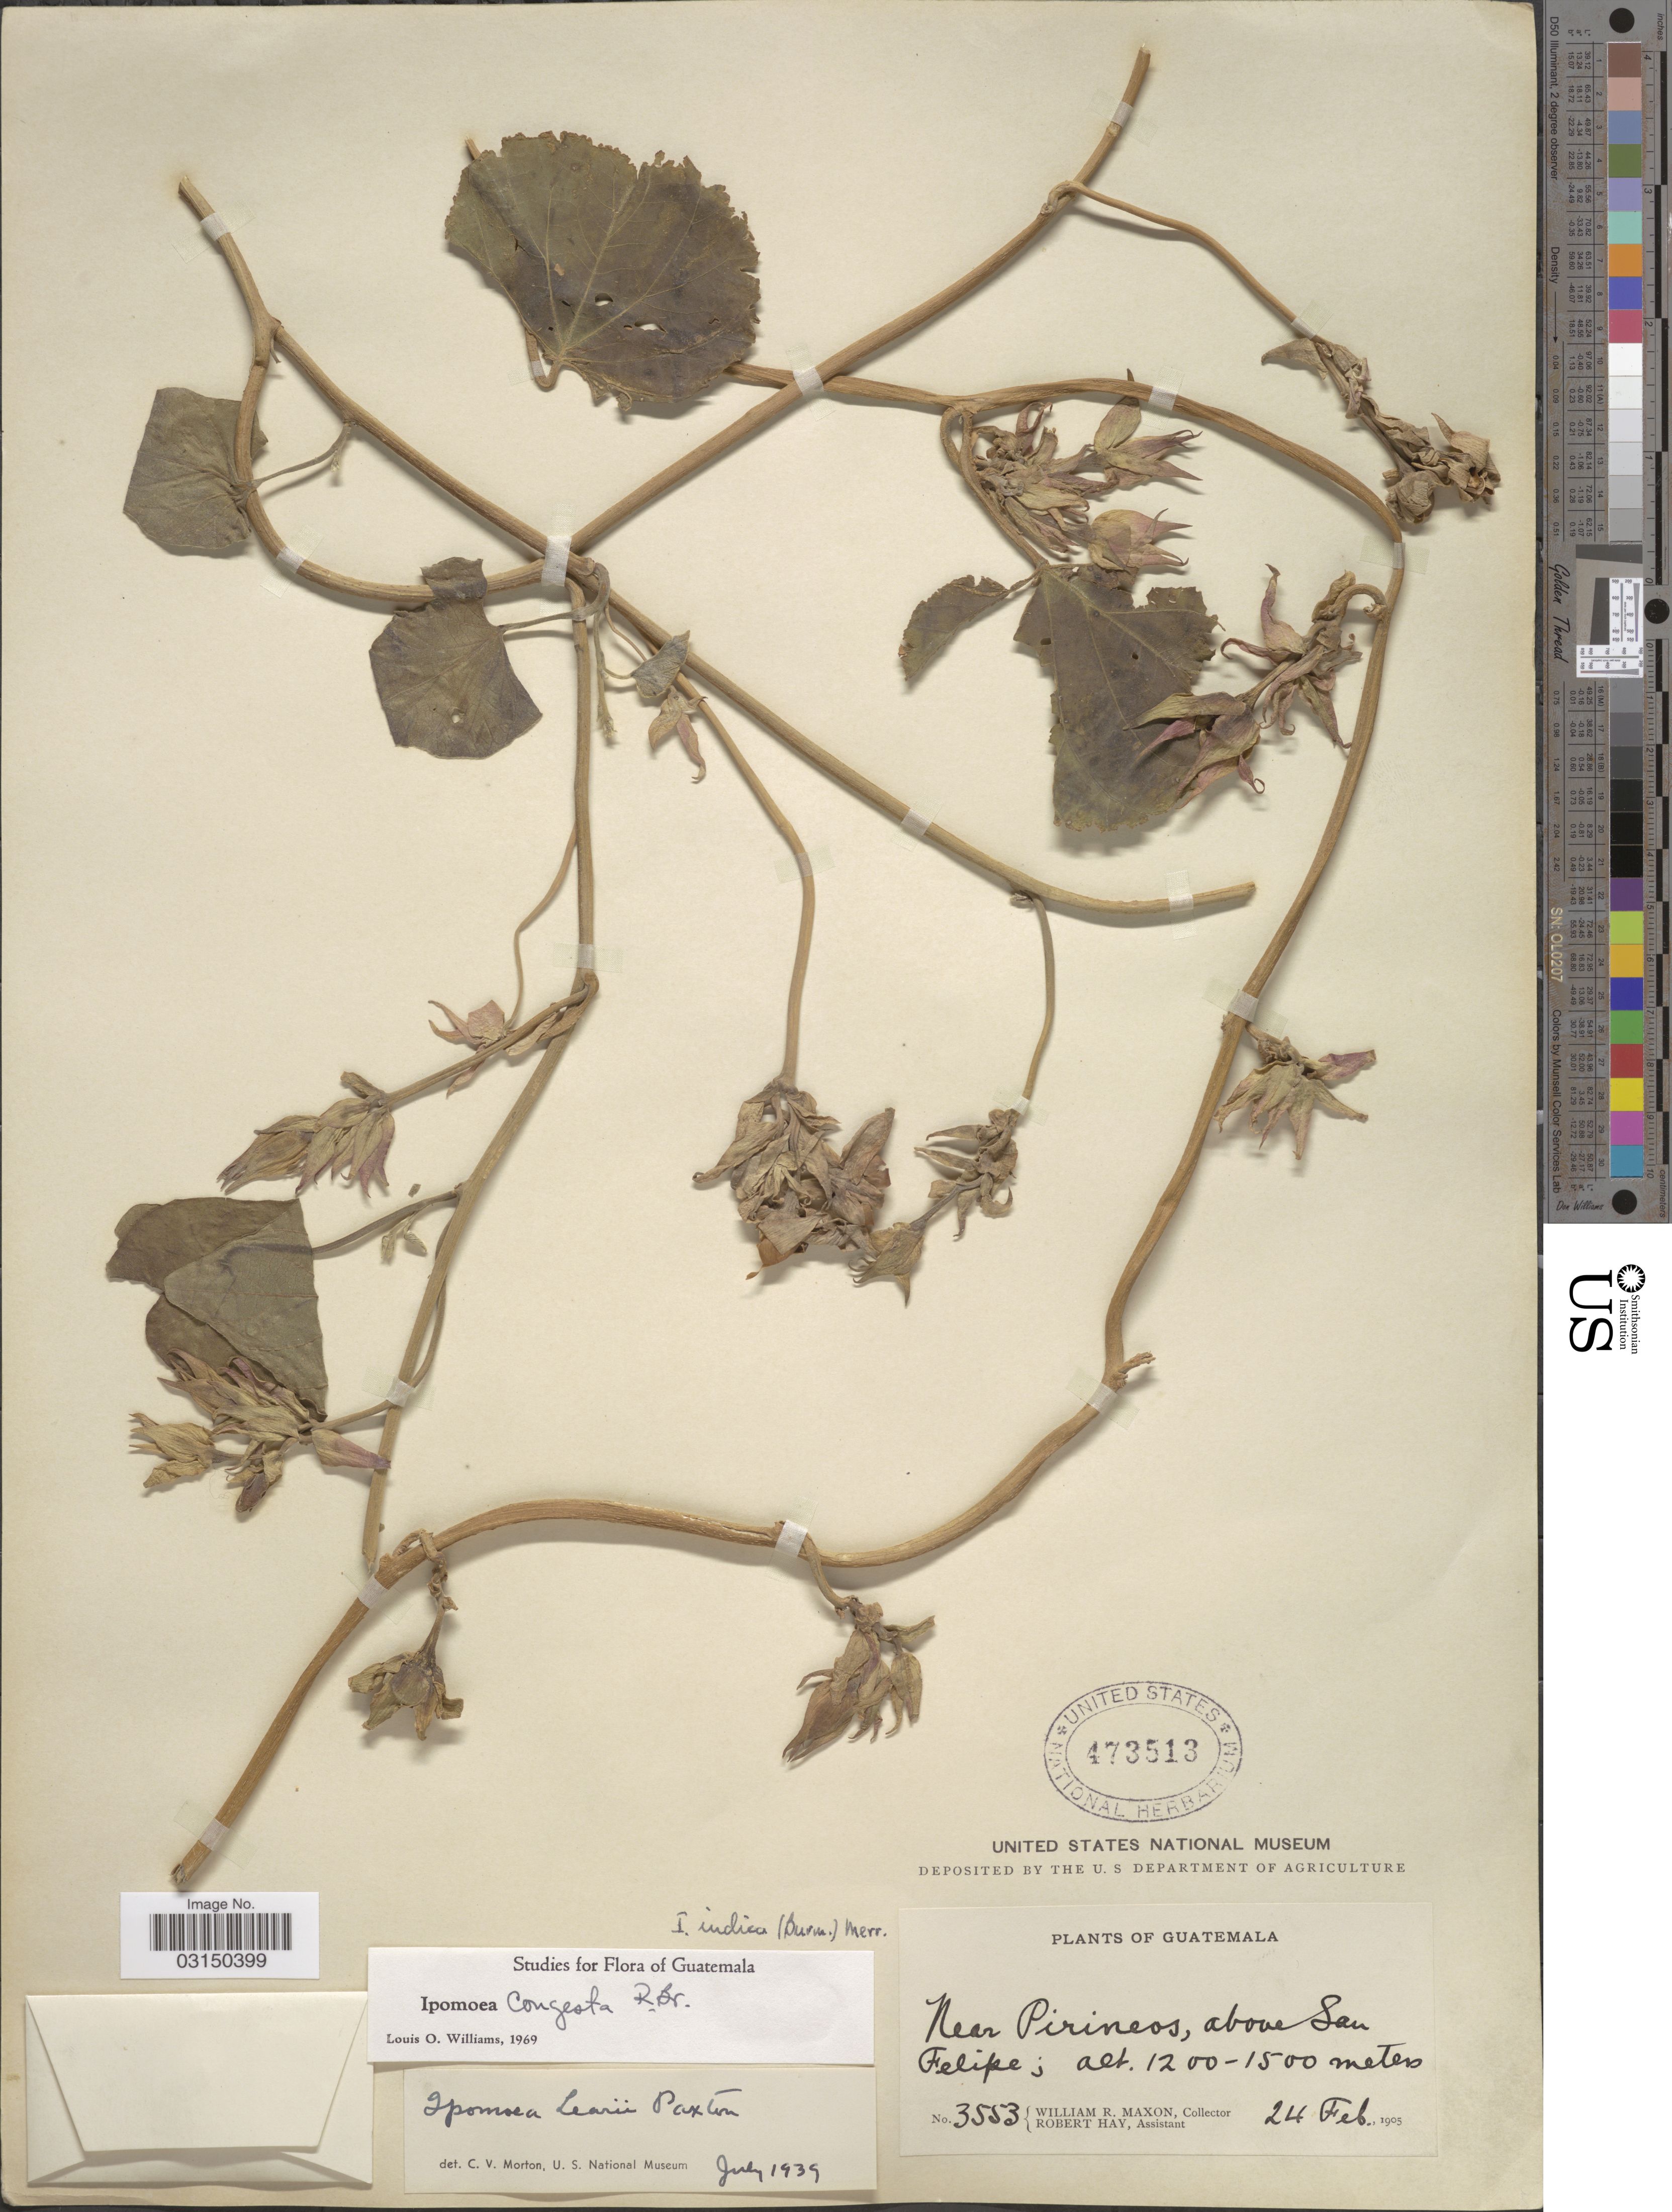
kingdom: Plantae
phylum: Tracheophyta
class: Magnoliopsida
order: Solanales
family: Convolvulaceae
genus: Ipomoea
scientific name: Ipomoea indica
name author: (Burm.) Merr.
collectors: W. R. Maxon & R. Hay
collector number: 3553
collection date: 1905-02-24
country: Guatemala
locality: Near Pirineos, above San Felipe.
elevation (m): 1200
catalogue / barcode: US 473518